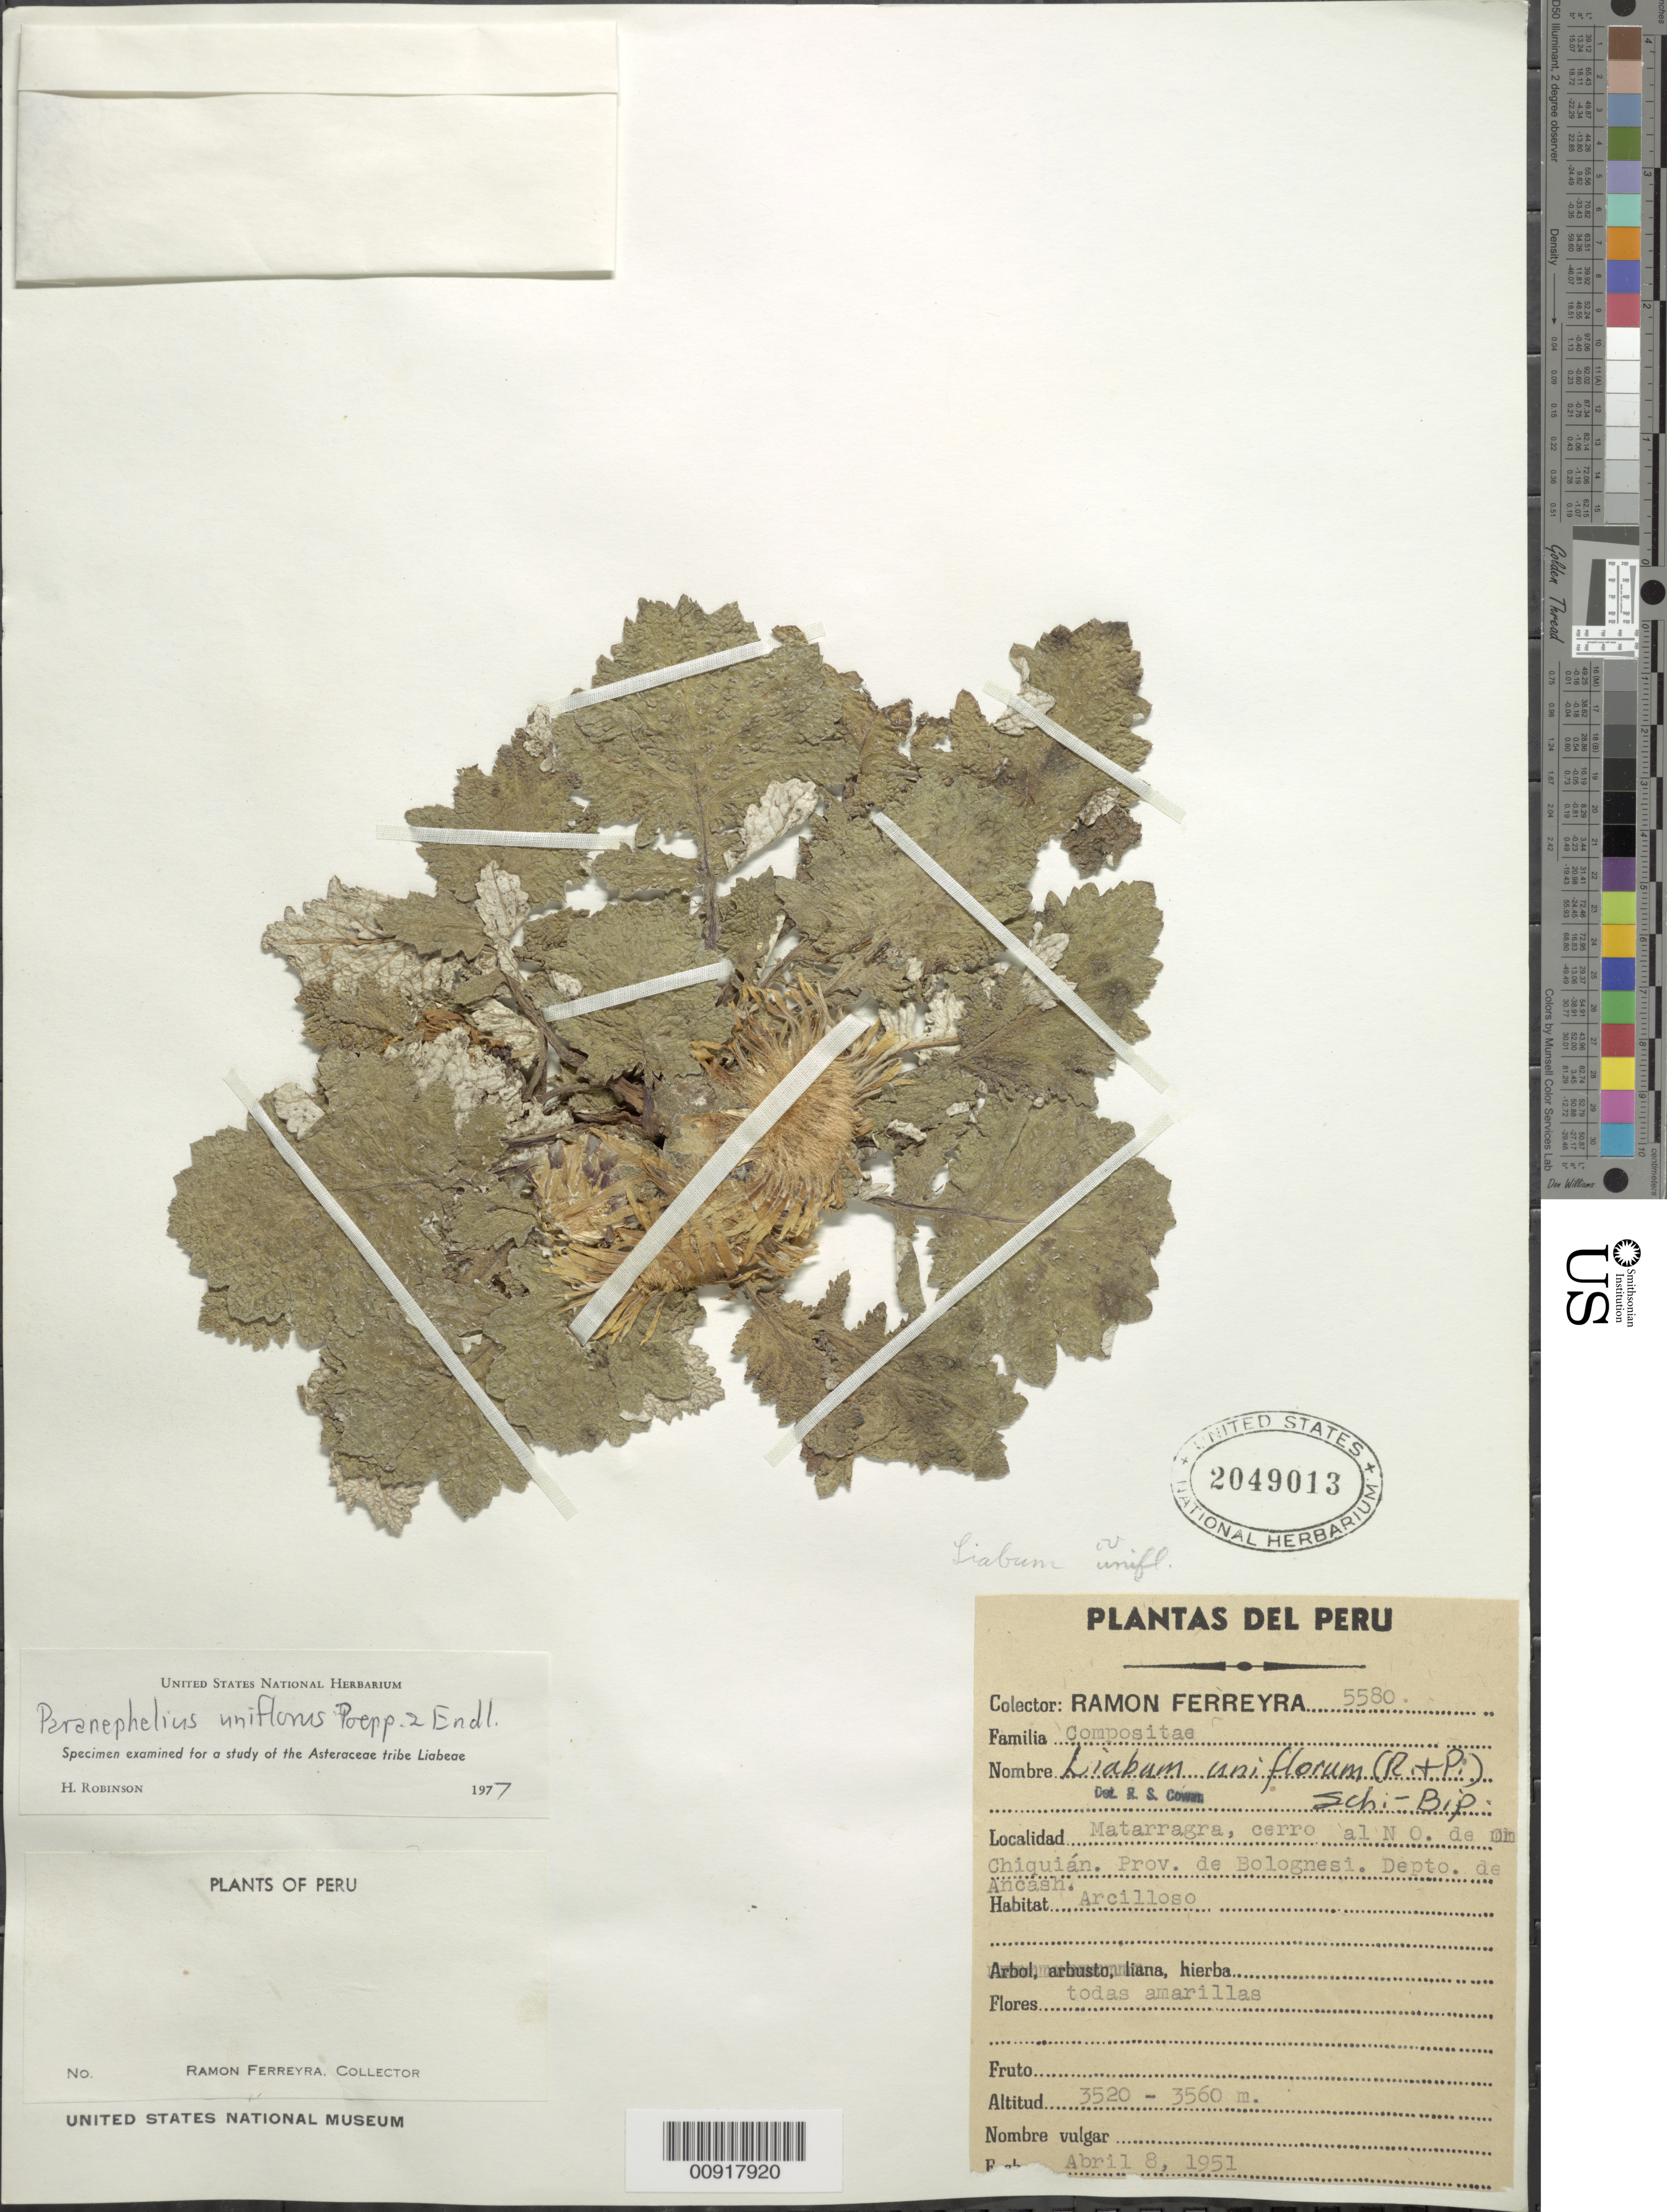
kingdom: Plantae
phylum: Tracheophyta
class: Magnoliopsida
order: Asterales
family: Asteraceae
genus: Paranephelius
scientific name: Paranephelius uniflorus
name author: Poepp. & Endl.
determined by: Robinson, Harold E., (US)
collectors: R. A. Ferreyra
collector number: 5580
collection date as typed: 8 April 1951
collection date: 1951-04-08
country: Peru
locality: Prov. Bolognesi, Dpto. Ancash, Matarragra, cerro al N.O. de Chiquián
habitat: Arcilloso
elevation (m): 3520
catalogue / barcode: US 2049013